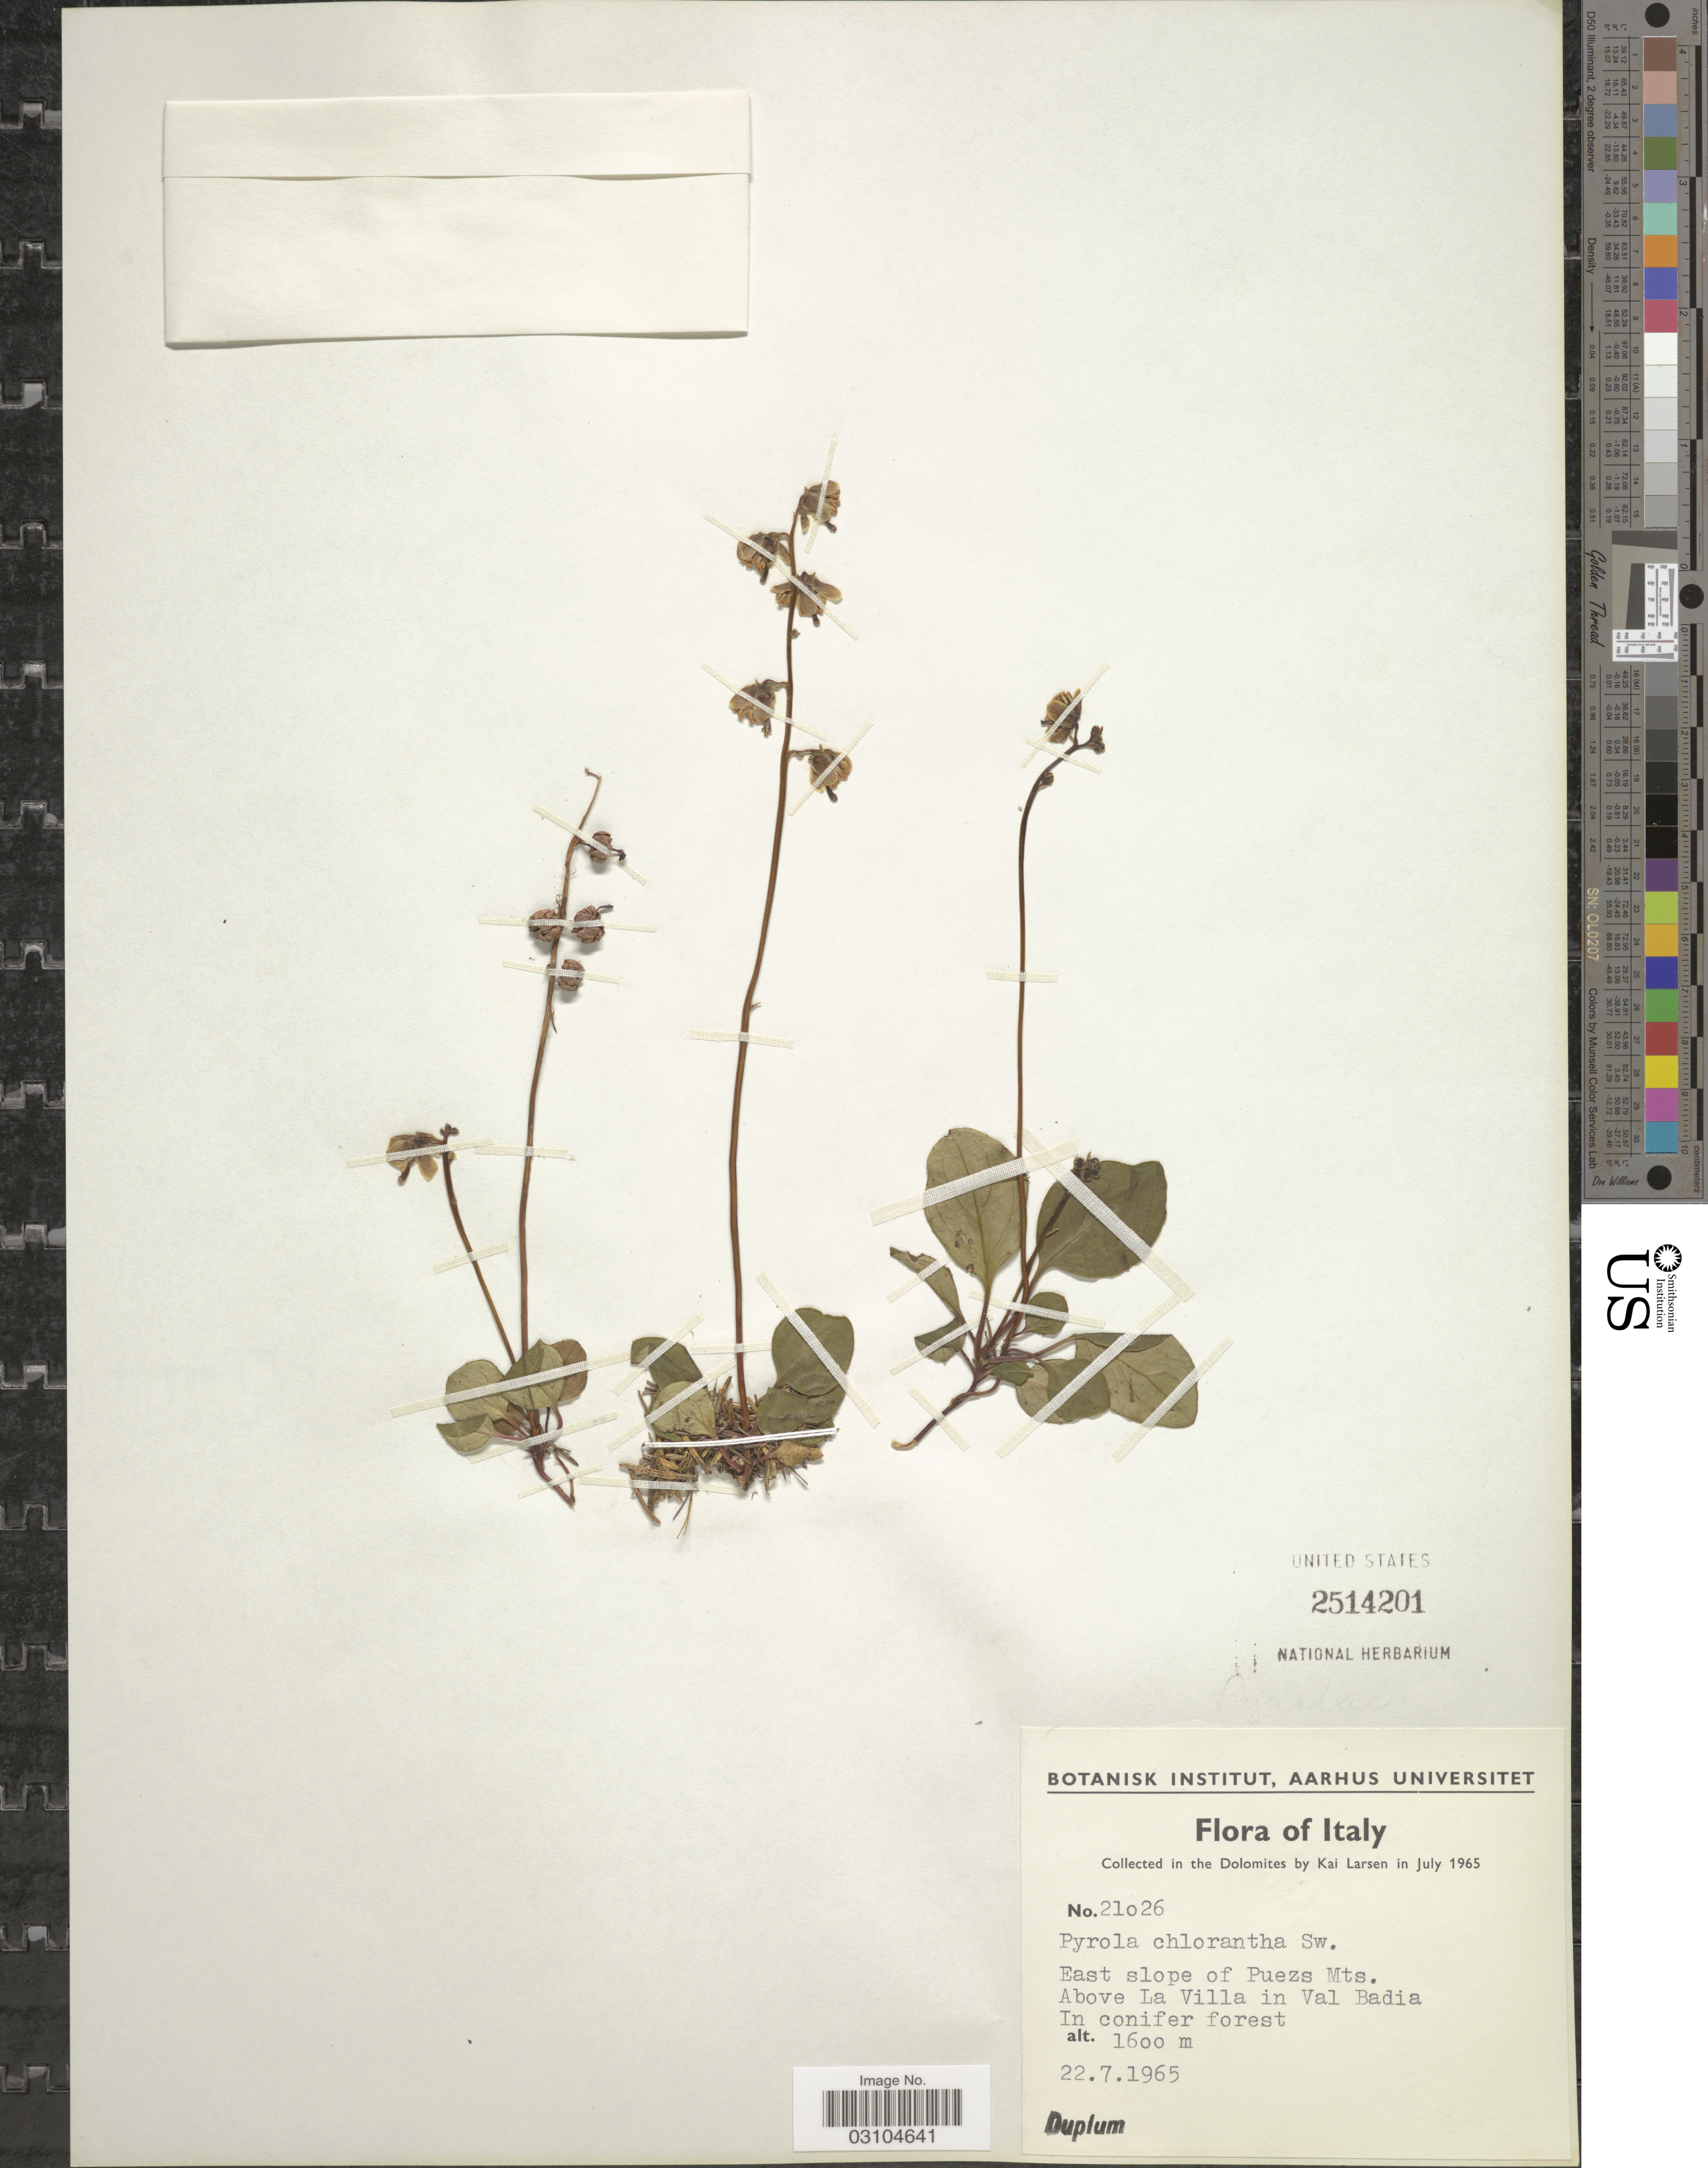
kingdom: Plantae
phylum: Tracheophyta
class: Magnoliopsida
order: Ericales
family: Ericaceae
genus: Pyrola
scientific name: Pyrola chlorantha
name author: Schweigg.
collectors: K. Larsen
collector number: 21026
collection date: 1965-07-22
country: Italy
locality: Dolomites. East slope of Puezs Mts. Above La Villa in Val Badia.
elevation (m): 1600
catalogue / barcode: US 2514201